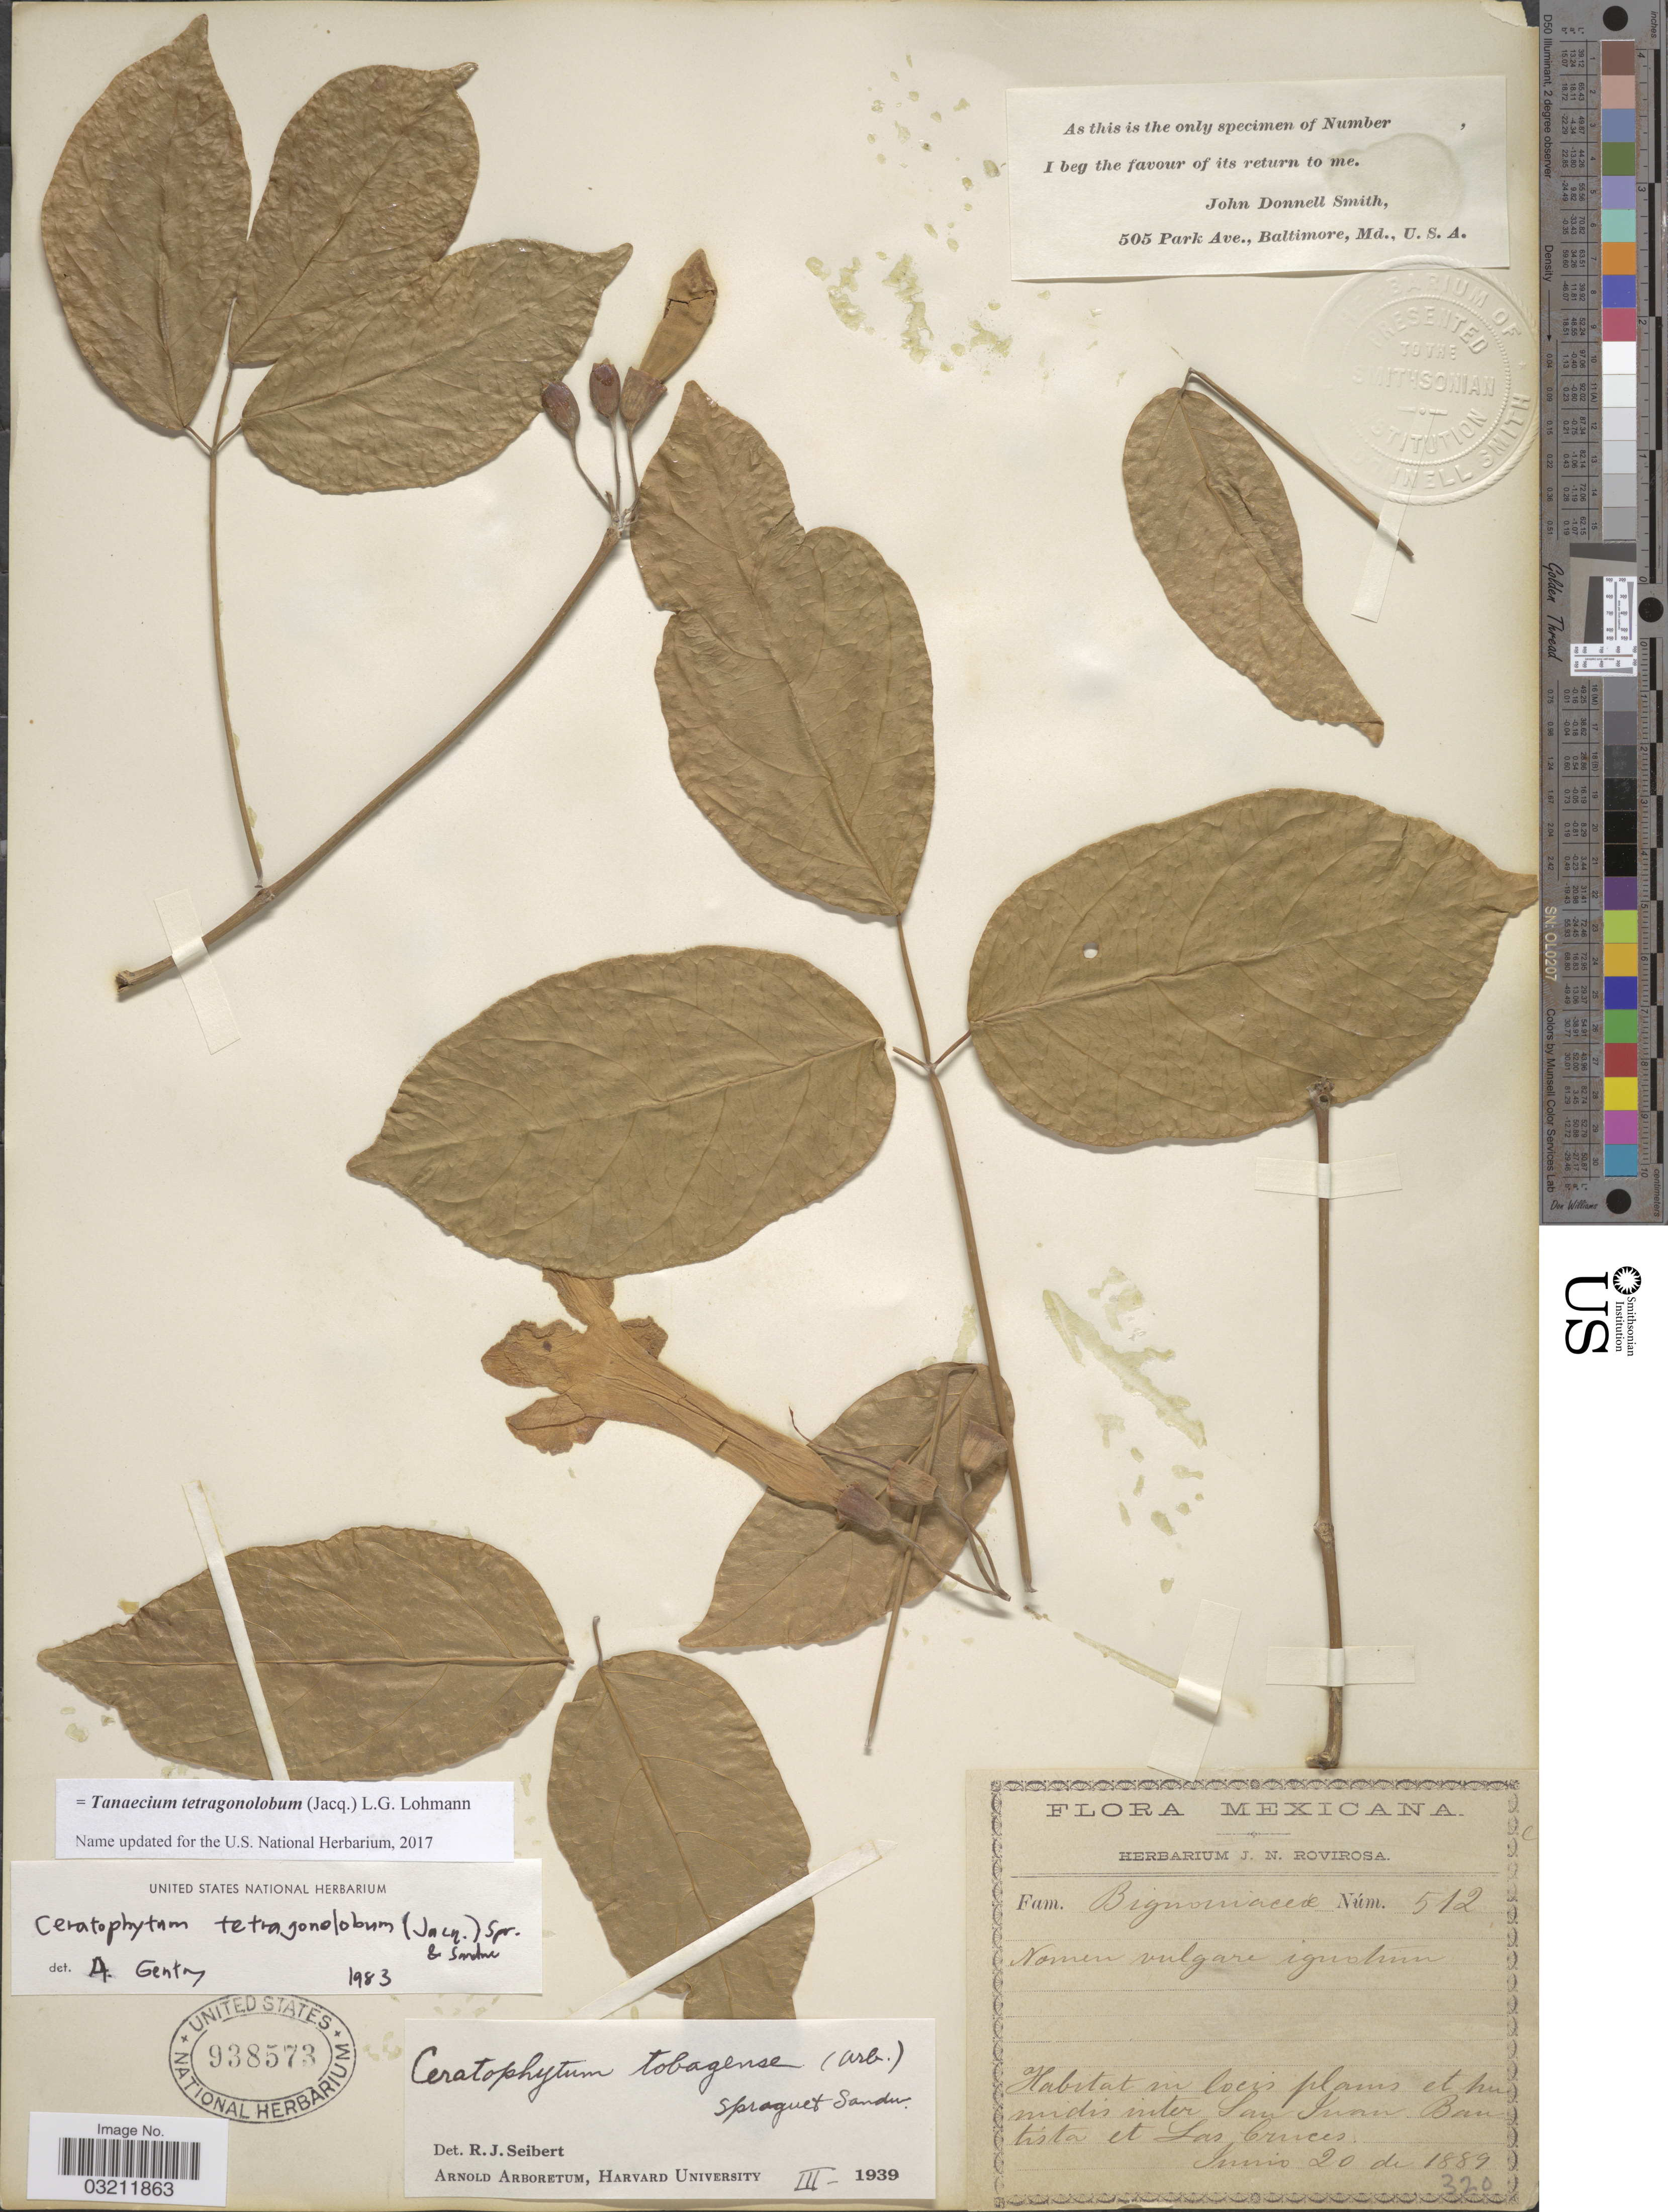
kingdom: Plantae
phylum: Tracheophyta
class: Magnoliopsida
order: Lamiales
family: Bignoniaceae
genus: Tanaecium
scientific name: Tanaecium tetragonolobum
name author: (Jacq.) L.G. Lohmann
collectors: ex herb. J. N. Rovirosa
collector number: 512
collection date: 1889-06-20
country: Mexico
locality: Locis et humidis inter San Juan. Bautista et Las Cruces.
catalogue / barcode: US 938573